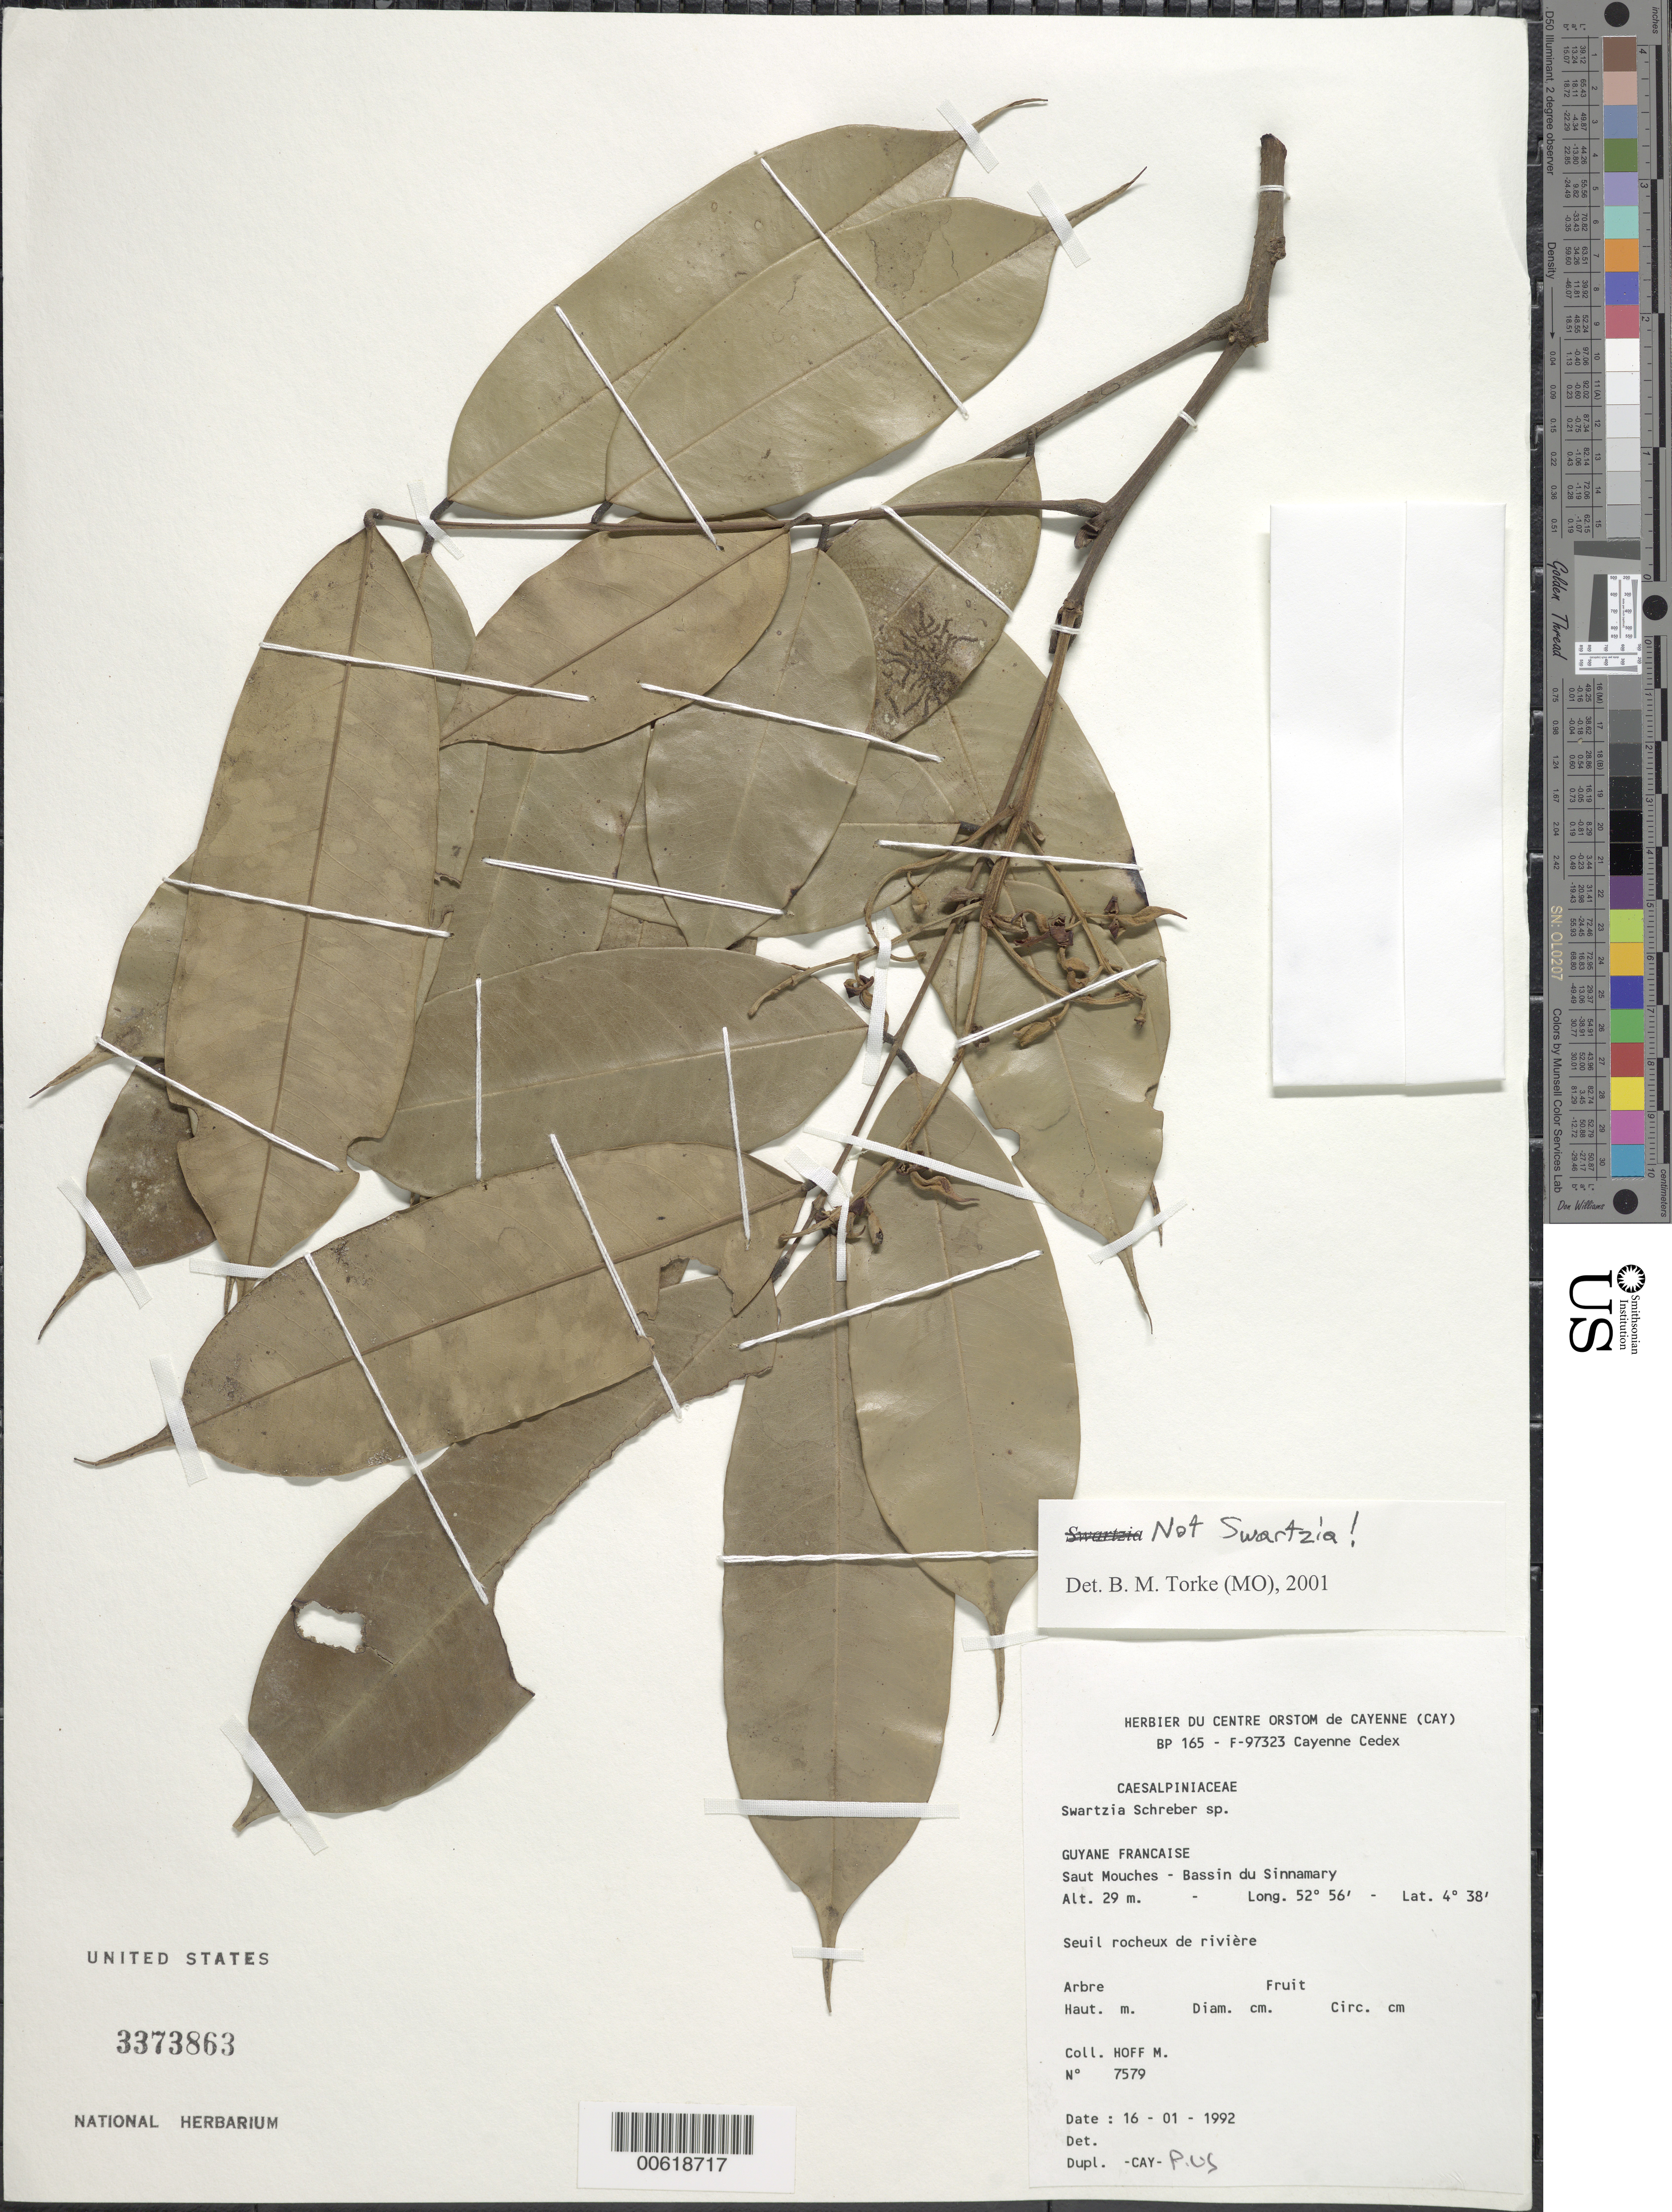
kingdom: Plantae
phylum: Tracheophyta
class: Magnoliopsida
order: Fabales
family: Fabaceae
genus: Spirotropis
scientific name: Spirotropis longifolia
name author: (DC.) Baill.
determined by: Mansano, V. F.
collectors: M. Hoff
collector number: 7579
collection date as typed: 16-Jan-92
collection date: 1992-01-16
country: French Guiana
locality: Saut Mouches, Bassin du Sinnamary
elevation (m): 29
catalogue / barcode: US 3373863